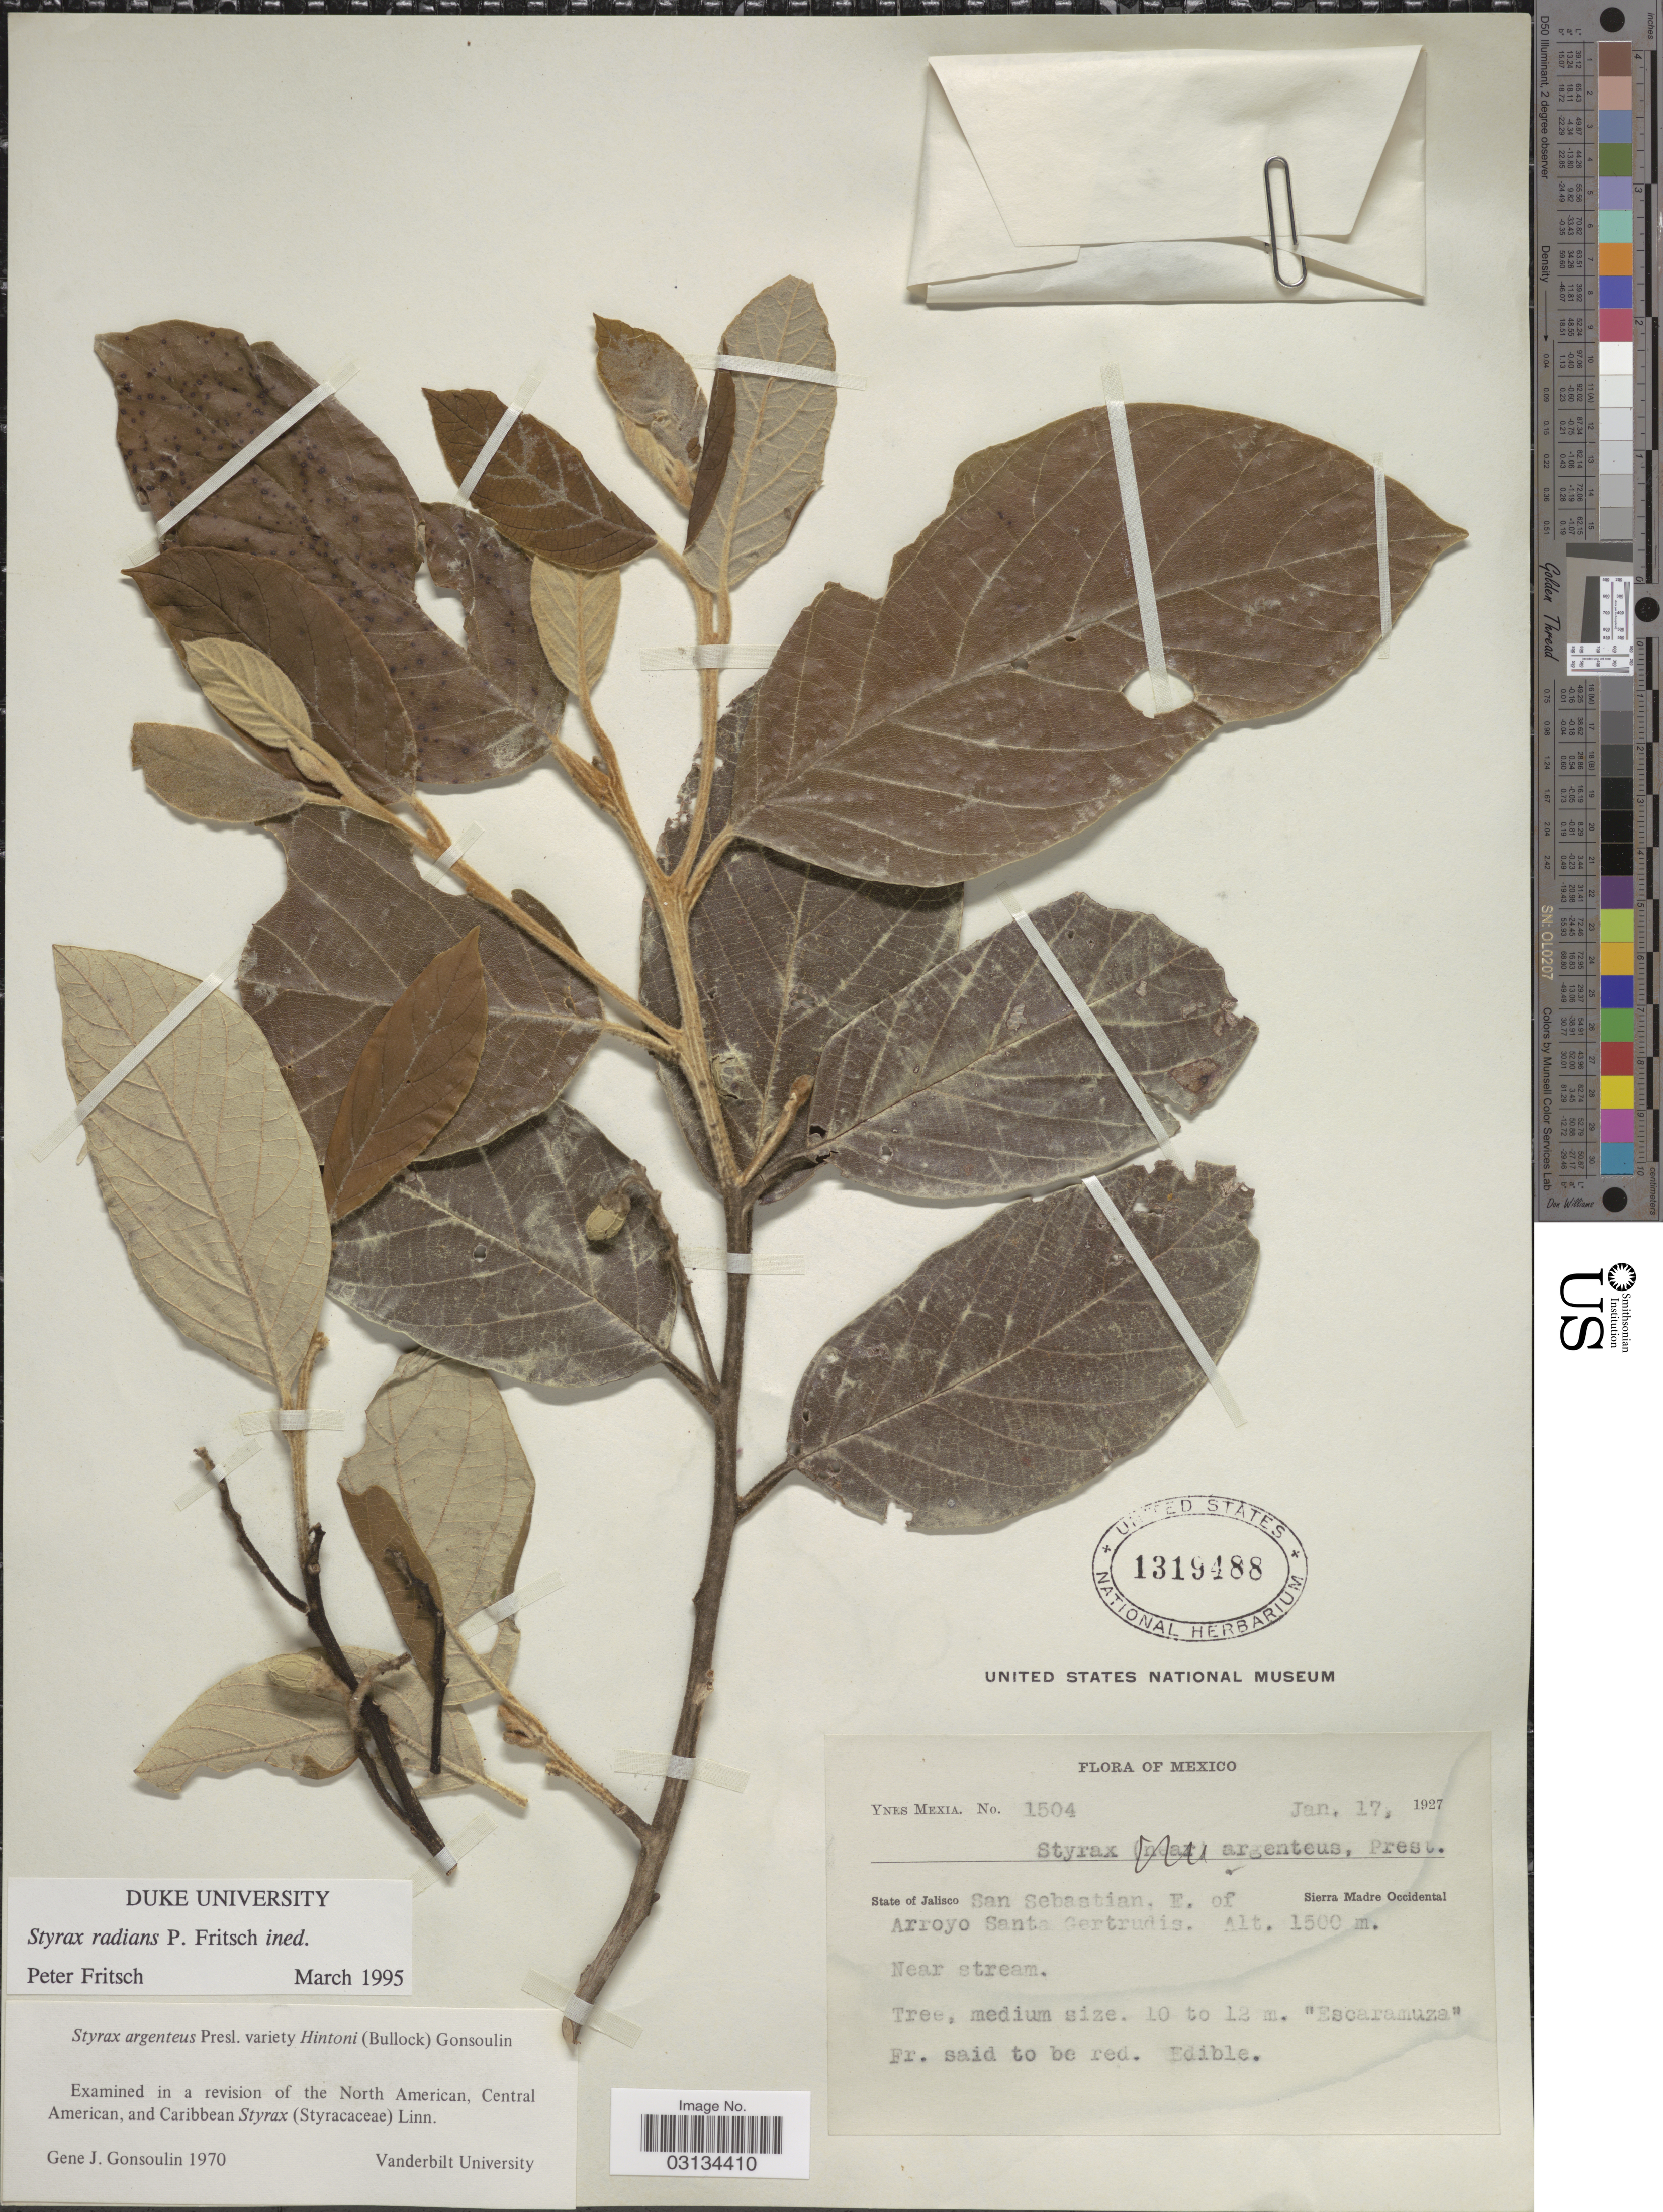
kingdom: Plantae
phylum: Tracheophyta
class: Magnoliopsida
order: Ericales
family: Styracaceae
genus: Styrax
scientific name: Styrax radians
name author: P.W. Fritsch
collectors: Y. Mexia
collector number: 1504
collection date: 1927-01-17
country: Mexico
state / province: Jalisco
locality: San Sebastian, E. of Sierra Madre Occidental. Arroyo Santa Gertrudis.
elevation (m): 1500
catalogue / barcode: US 1319488